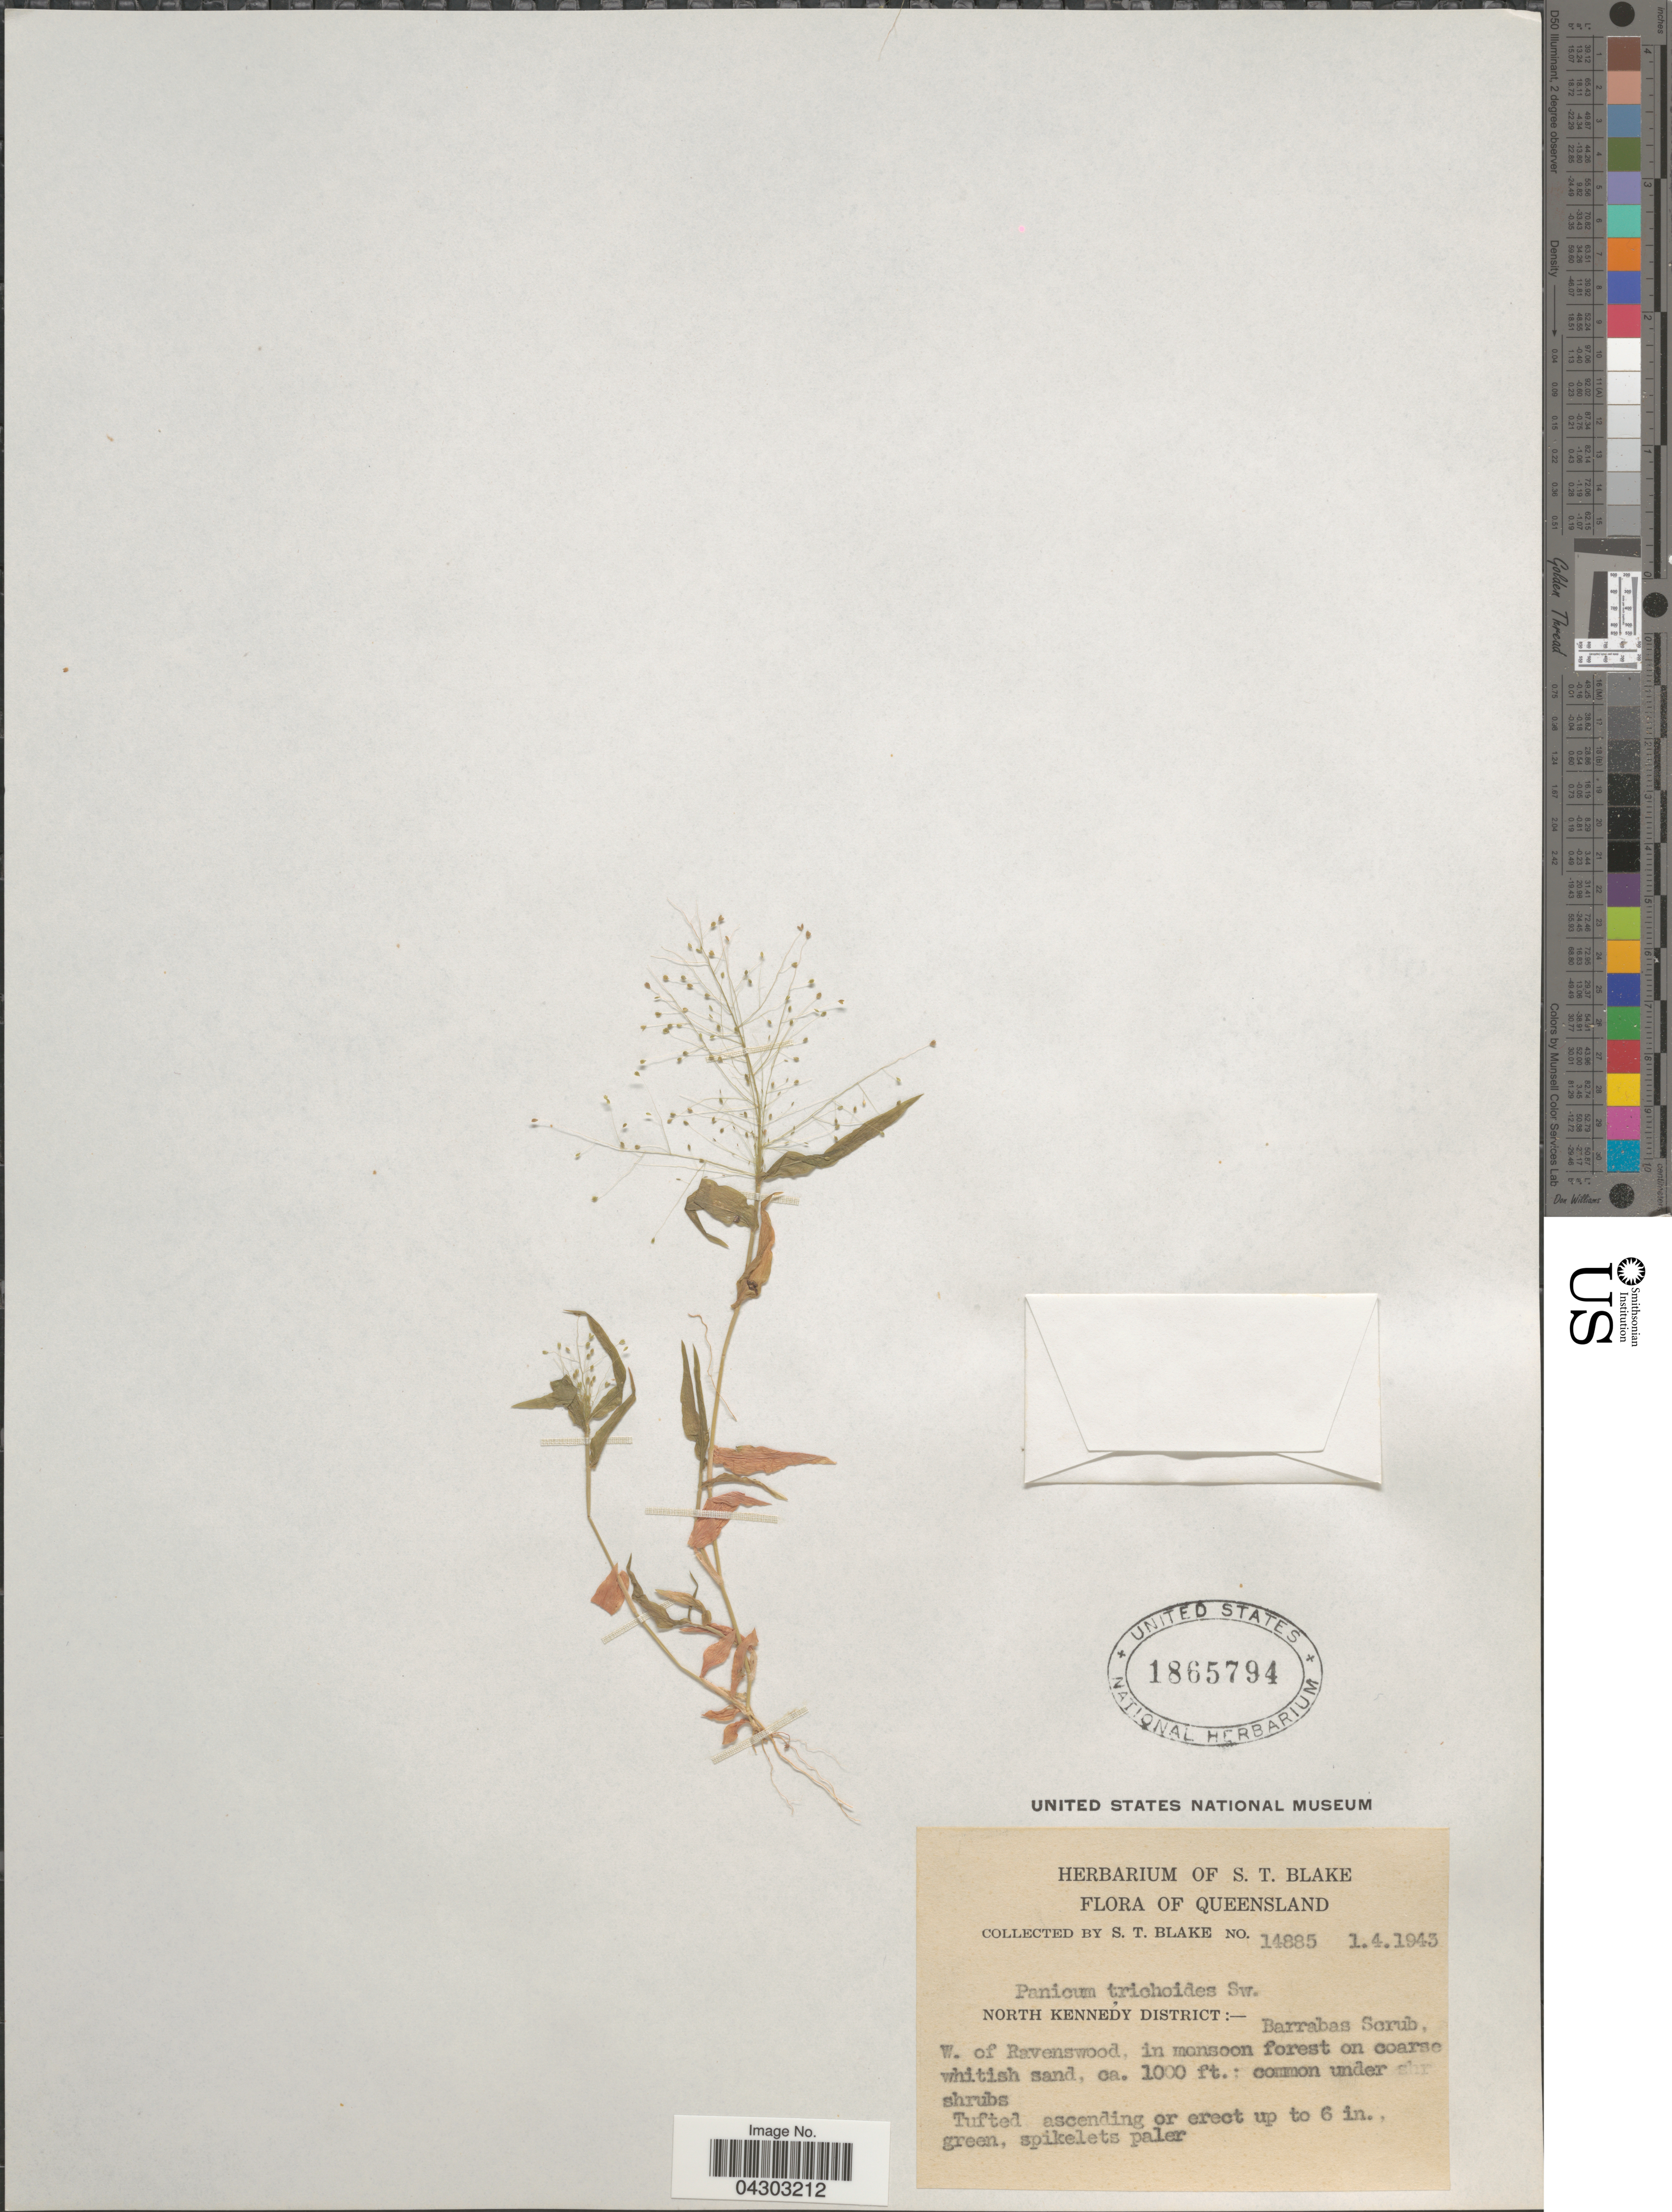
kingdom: Plantae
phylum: Tracheophyta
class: Liliopsida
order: Poales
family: Poaceae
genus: Panicum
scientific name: Panicum trichoides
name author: Sw.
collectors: S. T. Blake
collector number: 14885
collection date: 1943-04-01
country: Australia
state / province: Queensland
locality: North Kennedy District:- Barrabas Scrub, W. of Ravenswood.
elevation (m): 305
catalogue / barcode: US 1865794